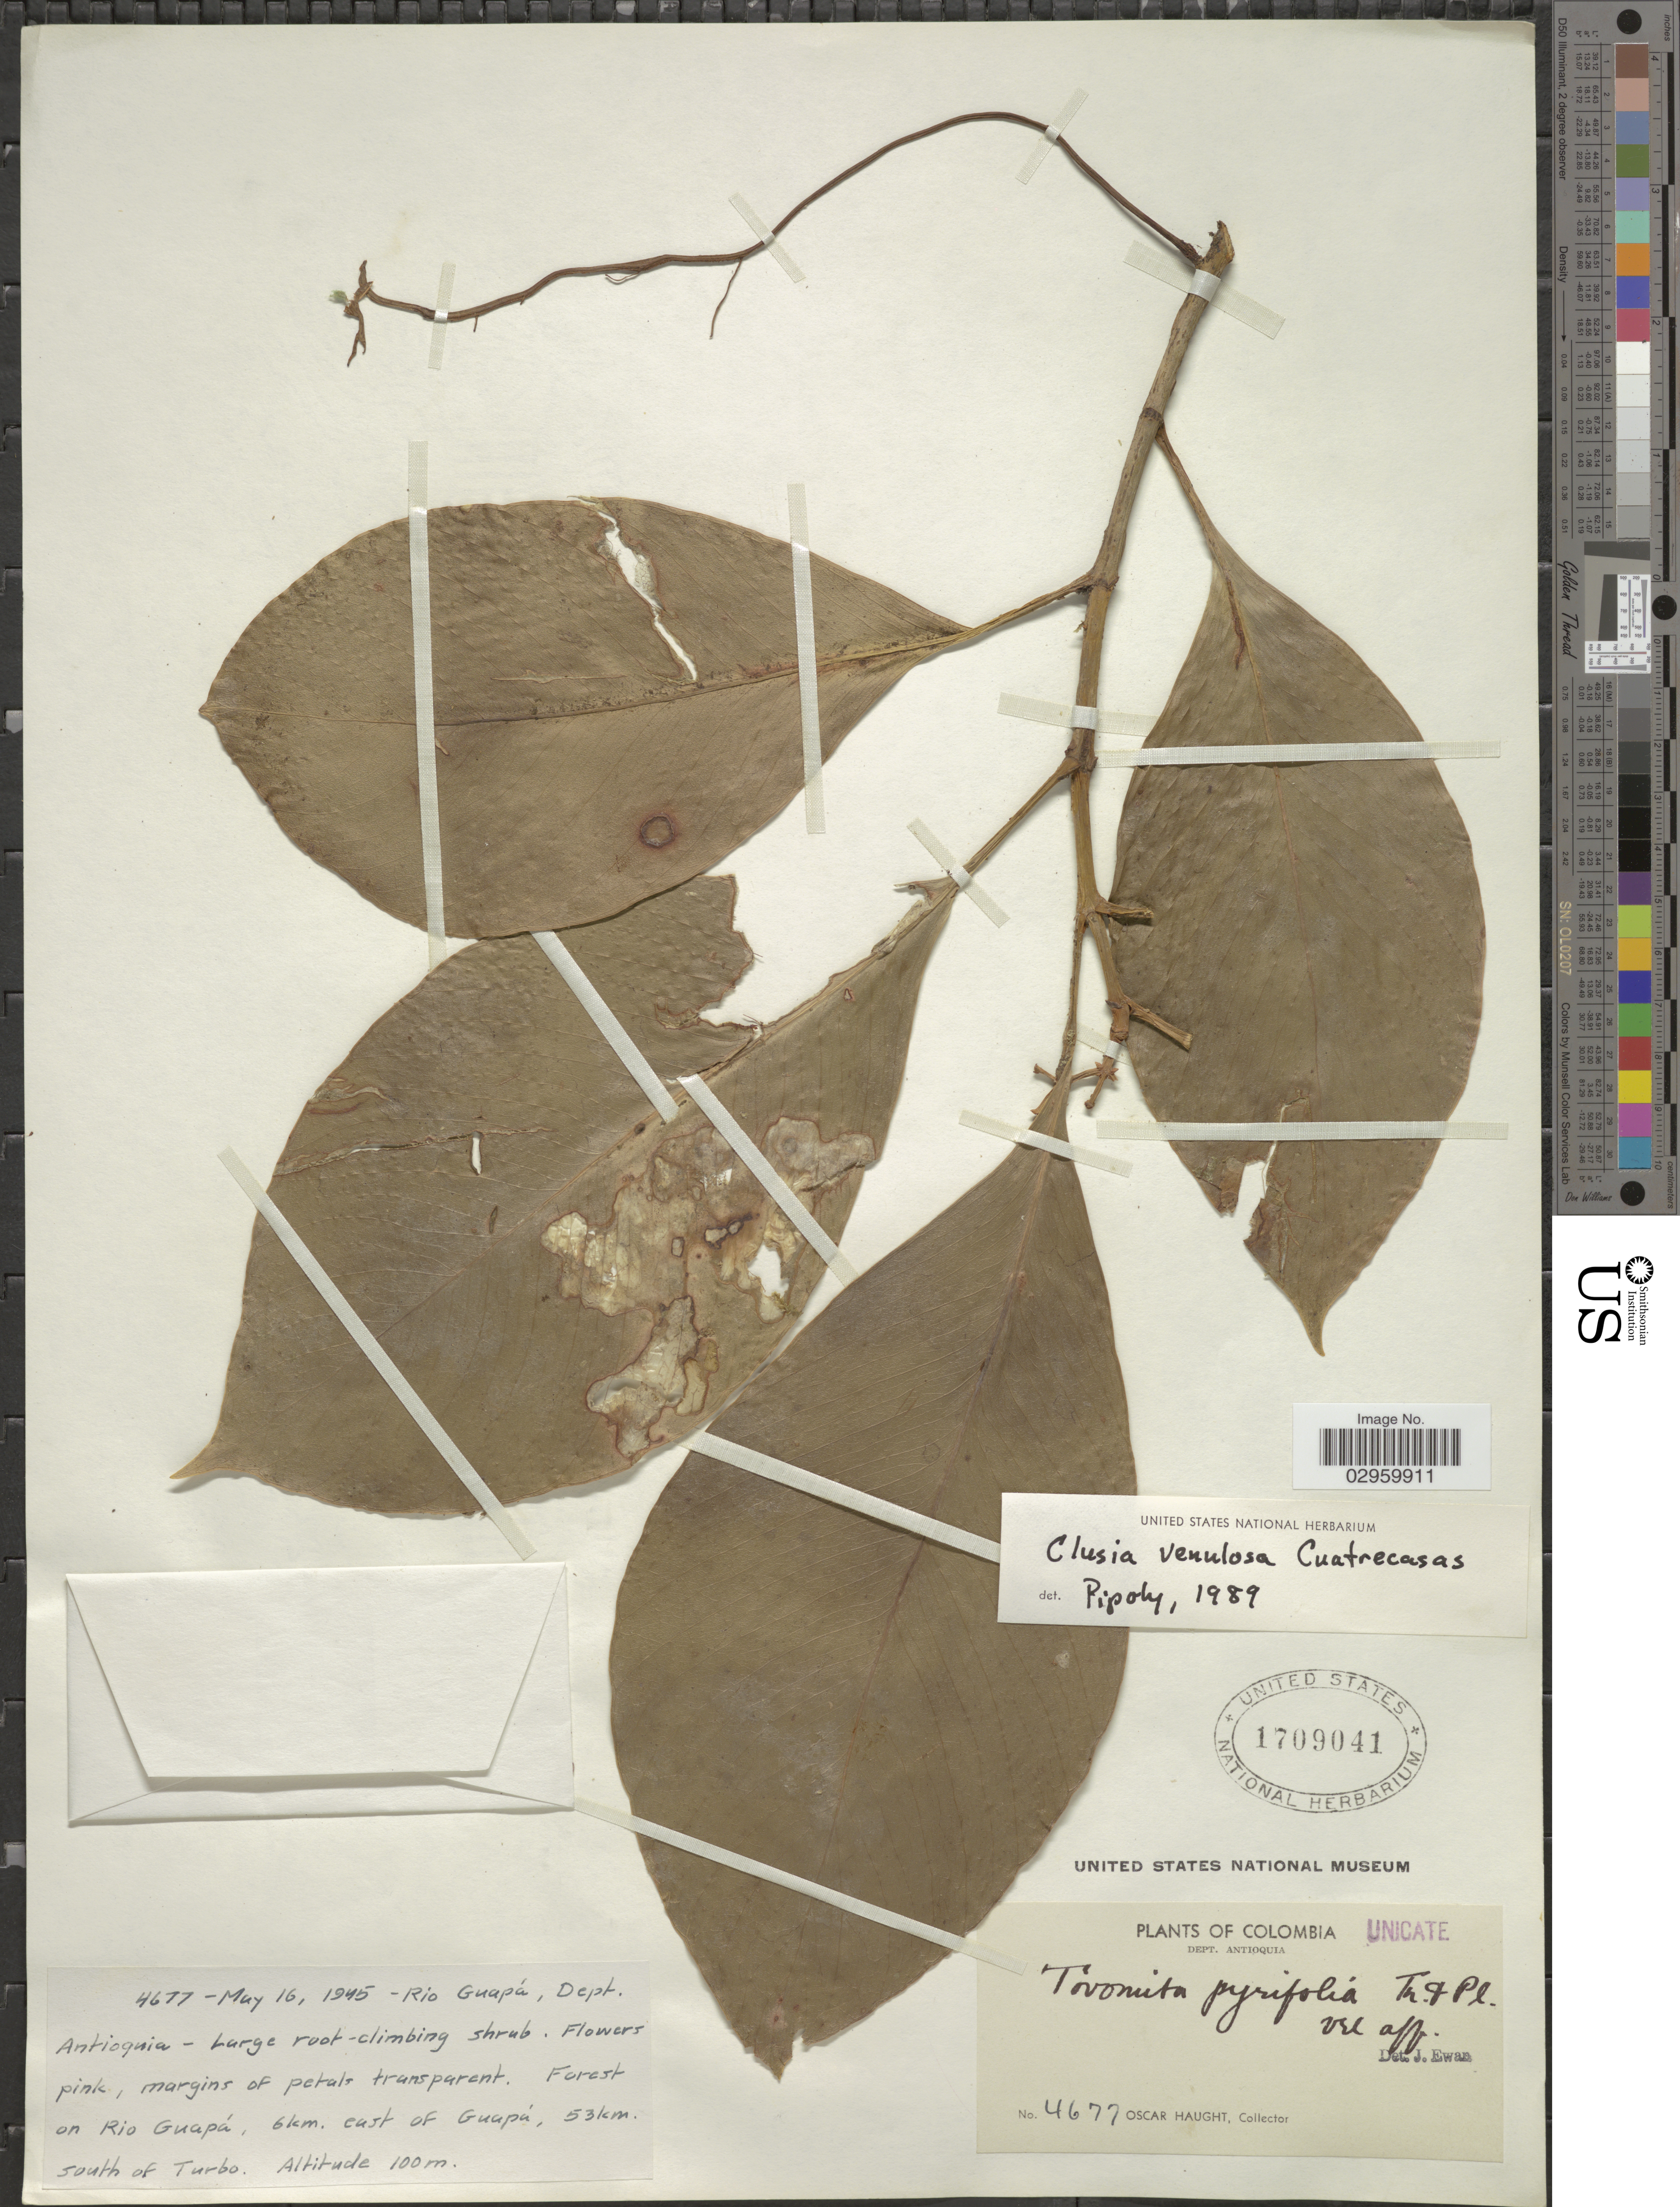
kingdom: Plantae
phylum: Tracheophyta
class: Magnoliopsida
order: Malpighiales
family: Clusiaceae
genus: Clusia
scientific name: Clusia venulosa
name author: Cuatrec.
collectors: O. Haught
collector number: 4677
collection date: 1945-05-16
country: Colombia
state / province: Antioquia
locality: Rio Guapá, Dept. Antioquia, Forest on Rio Guapá, 6 km. east of Guapá, 53km. South of Turbo.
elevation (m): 100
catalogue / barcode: US 1709041